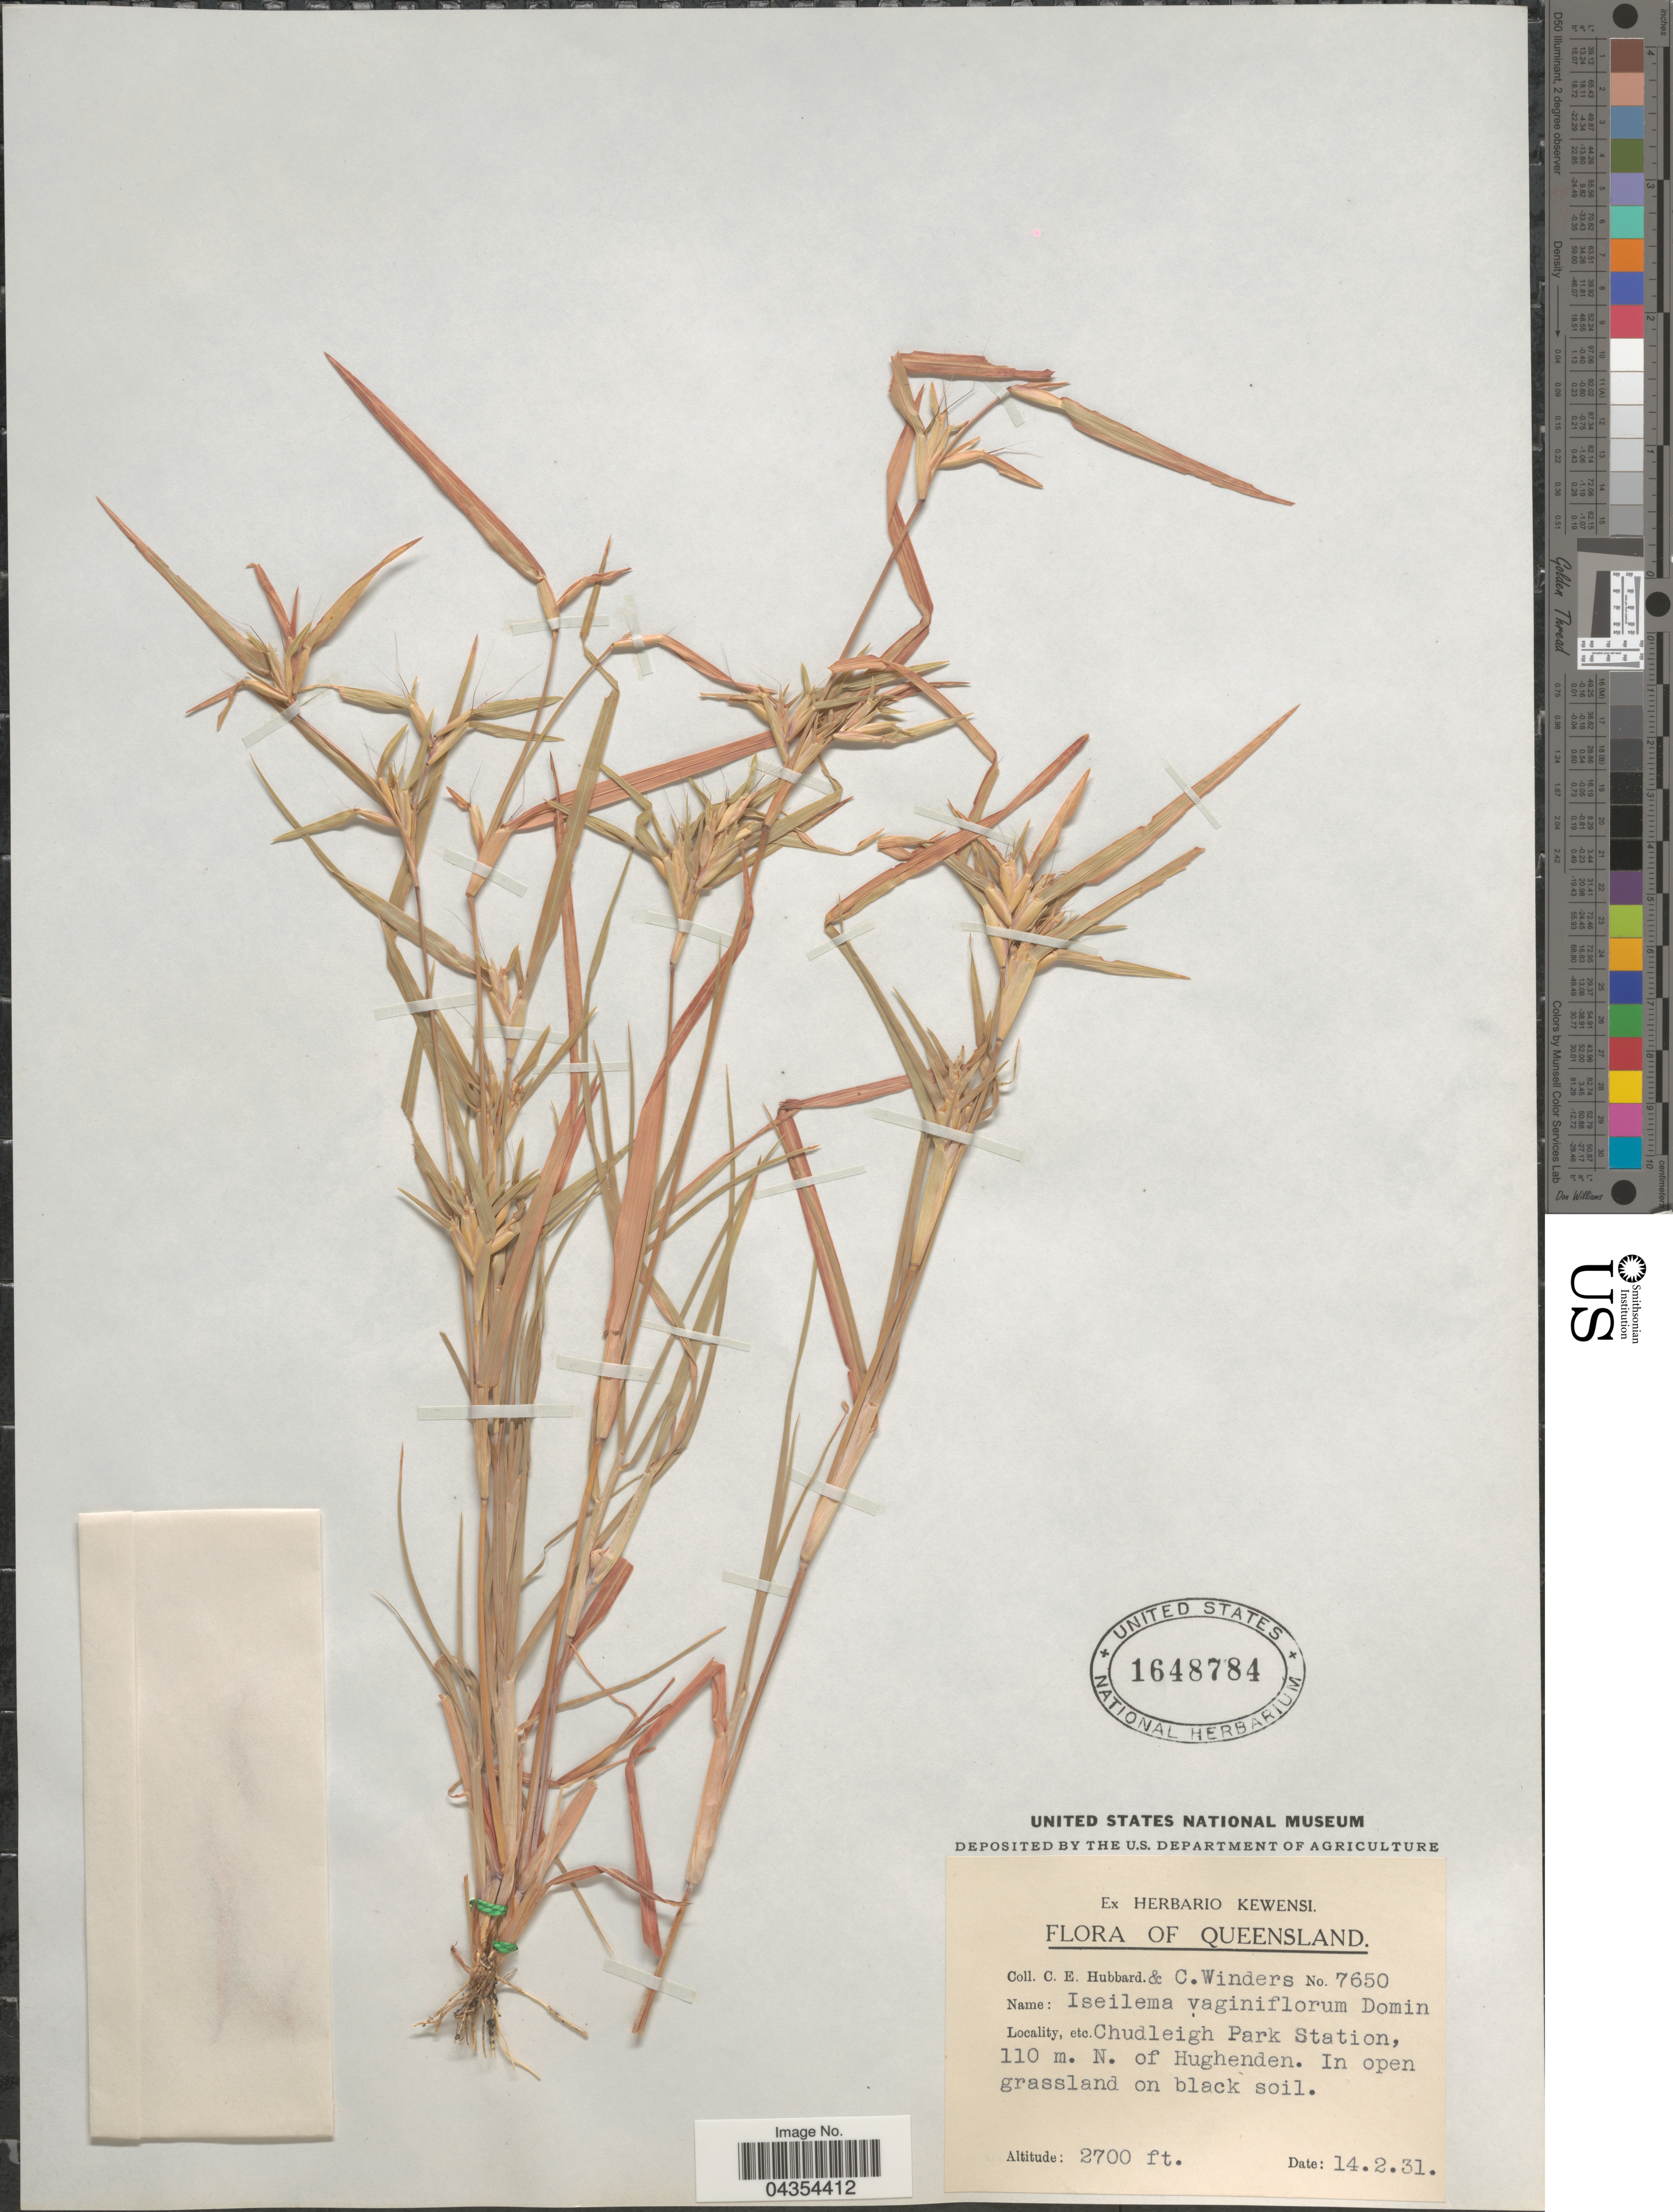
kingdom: Plantae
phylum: Tracheophyta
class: Liliopsida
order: Poales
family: Poaceae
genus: Iseilema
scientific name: Iseilema vaginiflorum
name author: Domin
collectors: C. E. Hubbard & C. Winders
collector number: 7650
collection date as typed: Transcribed d/m/y: 14/2/31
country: Australia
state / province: Queensland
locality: Chudleigh Park Station, 110 m. N. of Hughenden.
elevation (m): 823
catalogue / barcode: US 1648784